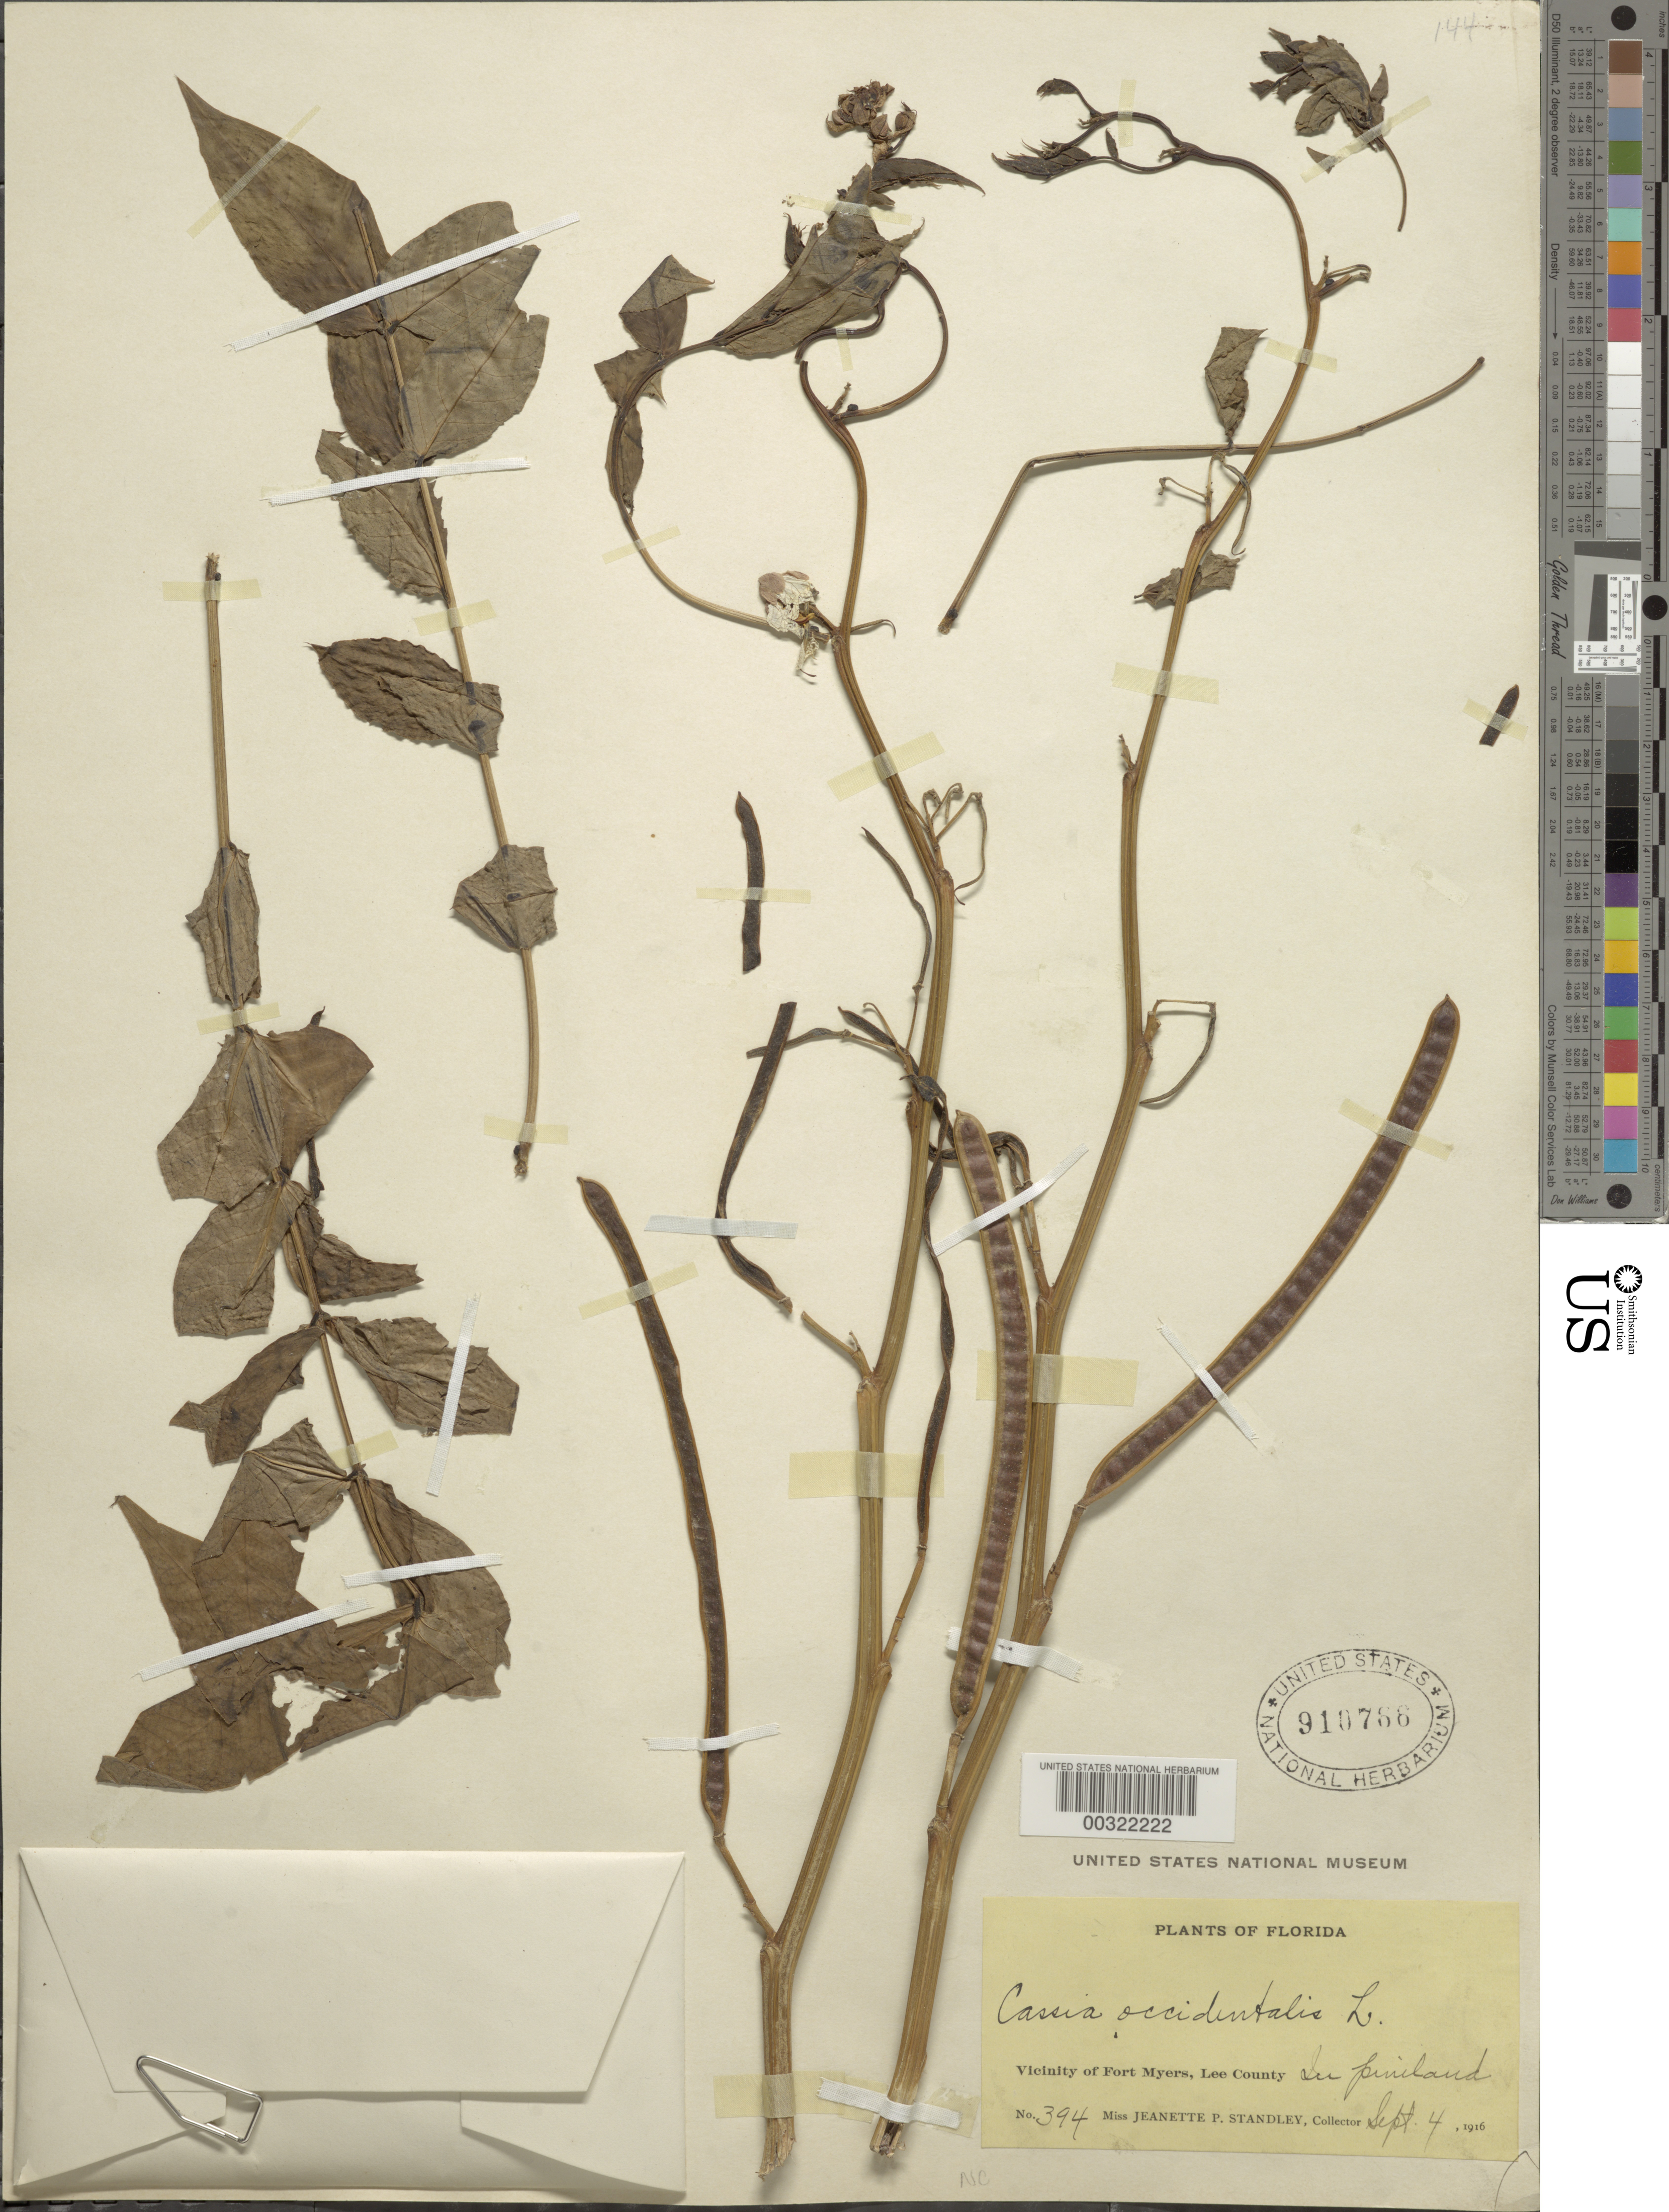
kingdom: Plantae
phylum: Tracheophyta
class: Magnoliopsida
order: Fabales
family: Fabaceae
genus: Senna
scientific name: Senna occidentalis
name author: (L.) Link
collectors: J. P. Standley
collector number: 394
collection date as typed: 04 Sep 1916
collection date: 1916-09-04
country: United States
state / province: Florida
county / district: Lee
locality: Vicinity of fort myers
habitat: Pineland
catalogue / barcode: US 910766